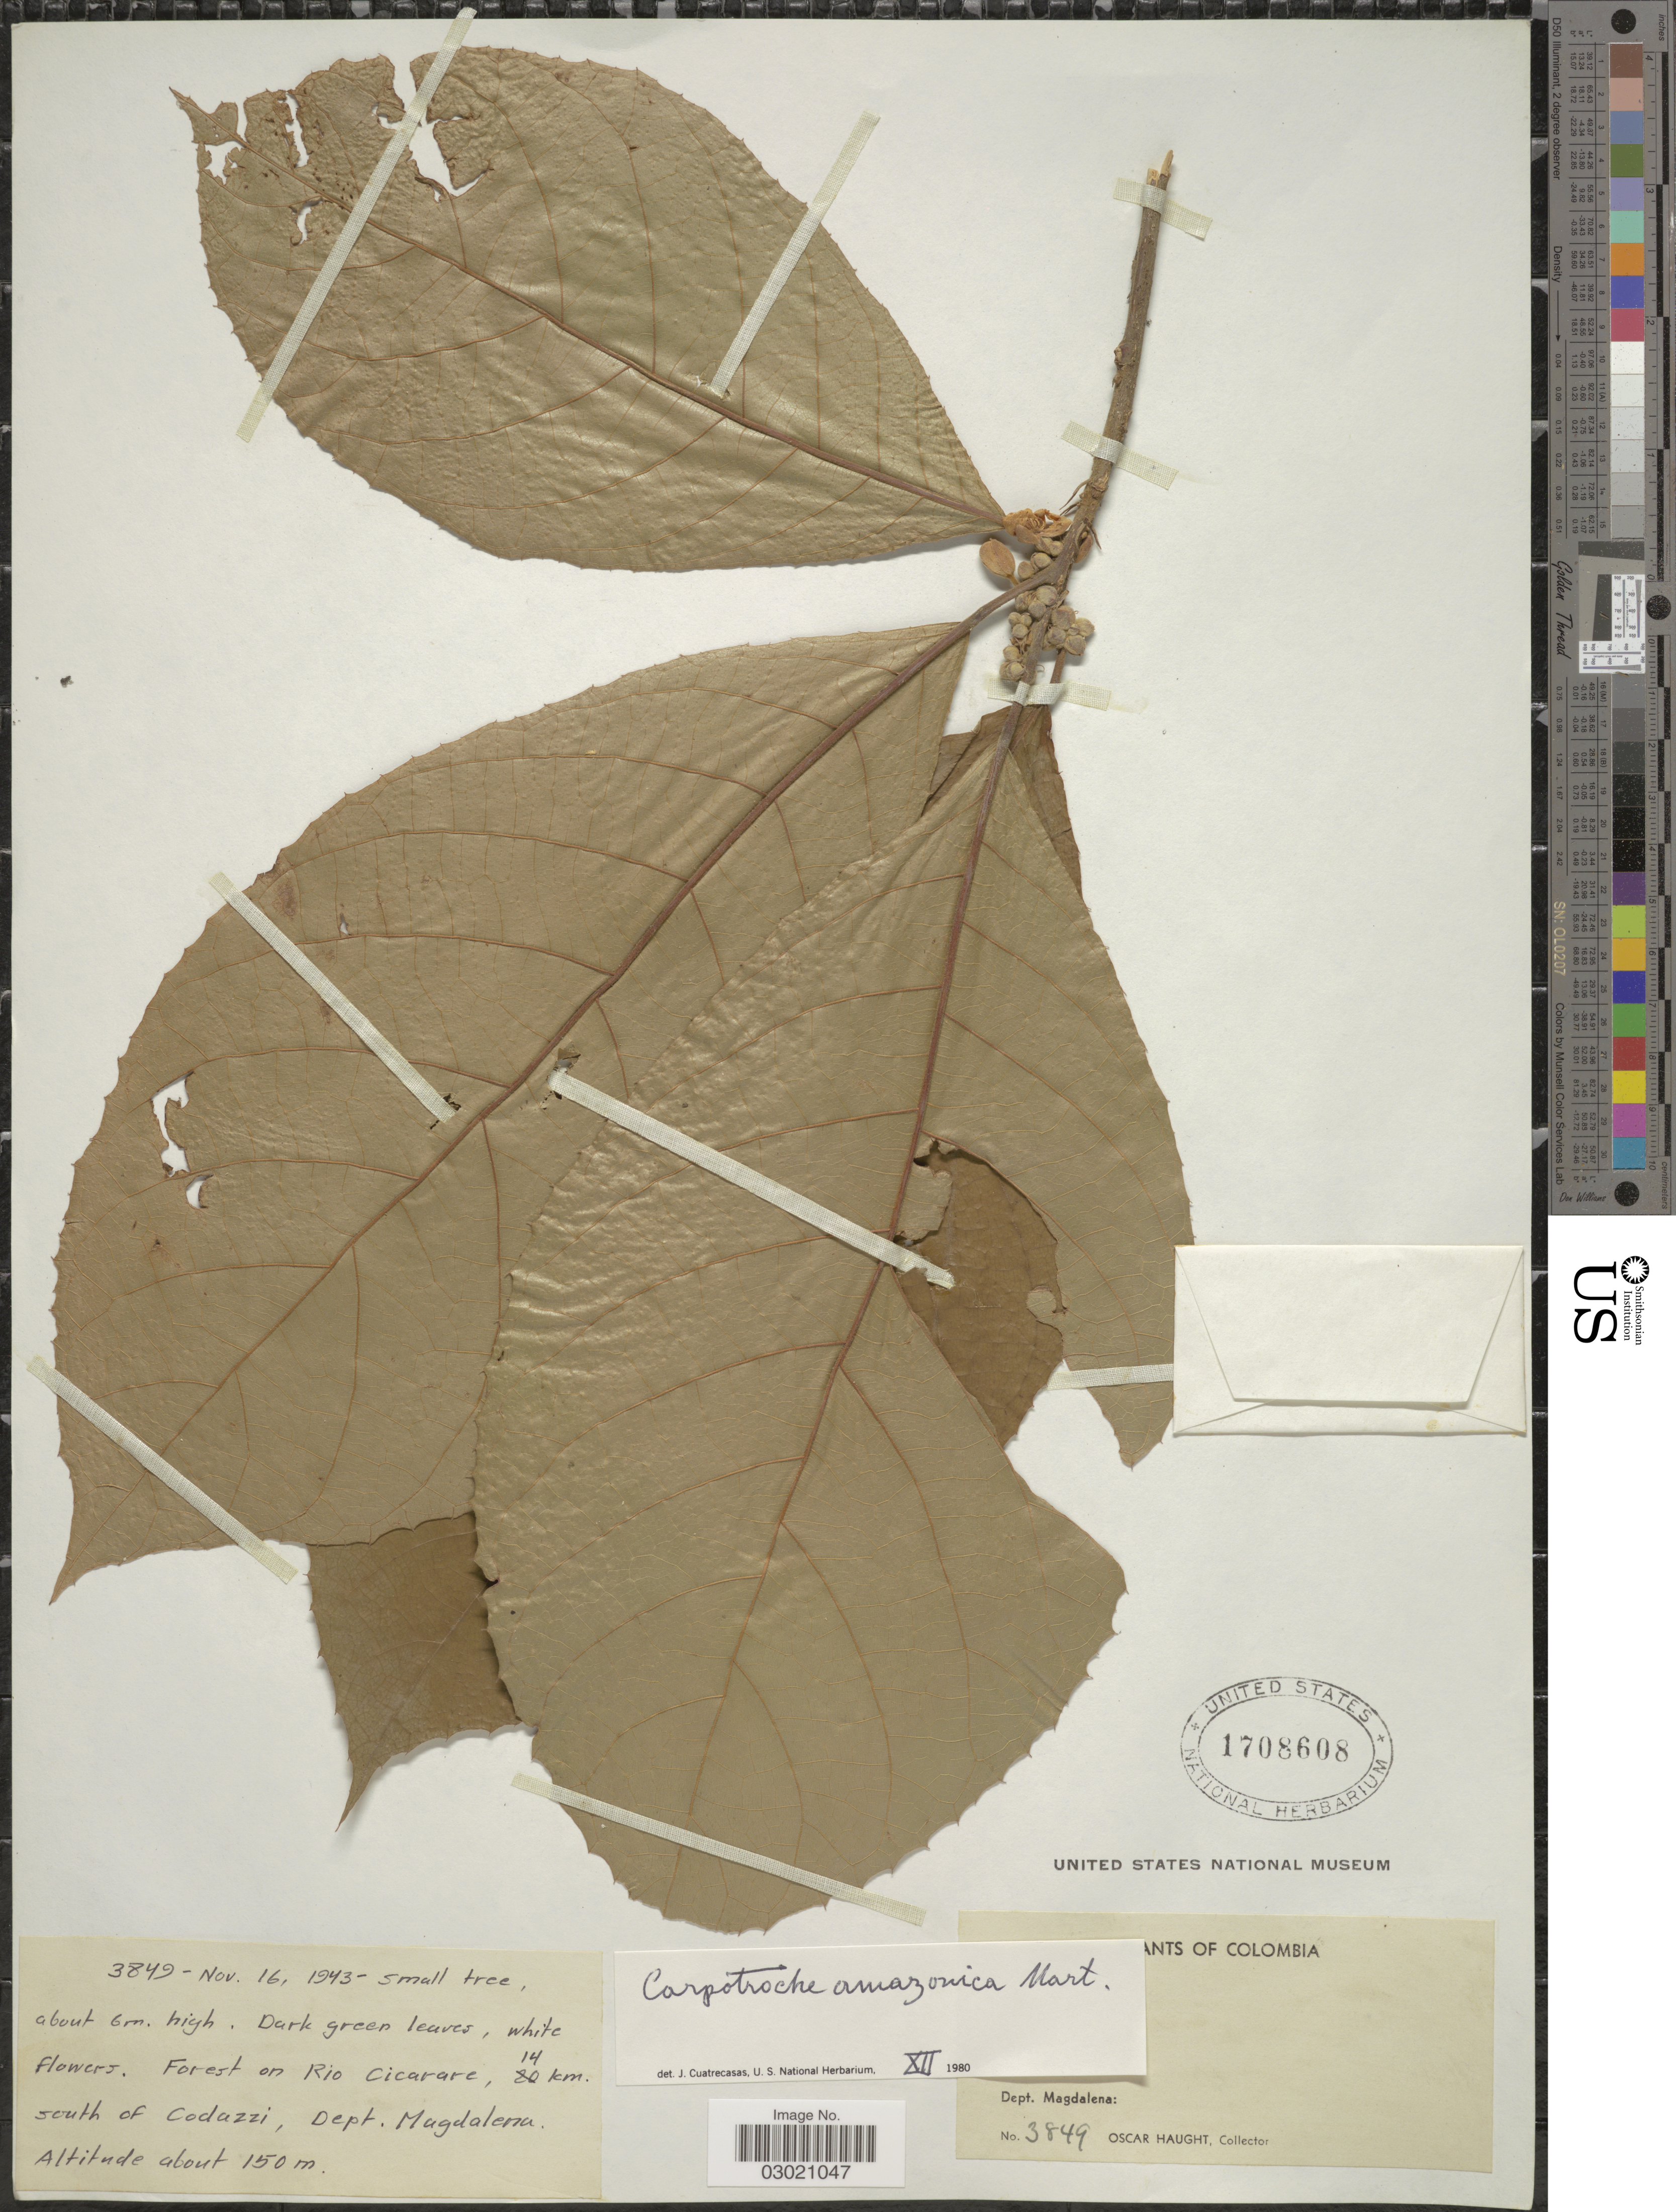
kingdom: Plantae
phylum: Tracheophyta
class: Magnoliopsida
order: Malpighiales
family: Achariaceae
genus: Carpotroche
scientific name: Carpotroche amazonica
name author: Mart. ex Eichler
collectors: O. L. Haught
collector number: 3849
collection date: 1943-11-16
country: Colombia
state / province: Magdalena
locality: Forest on Rio Cicarare, 14 km. south of Codazzi, Dept. Magdalena.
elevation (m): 150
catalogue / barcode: US 1708608